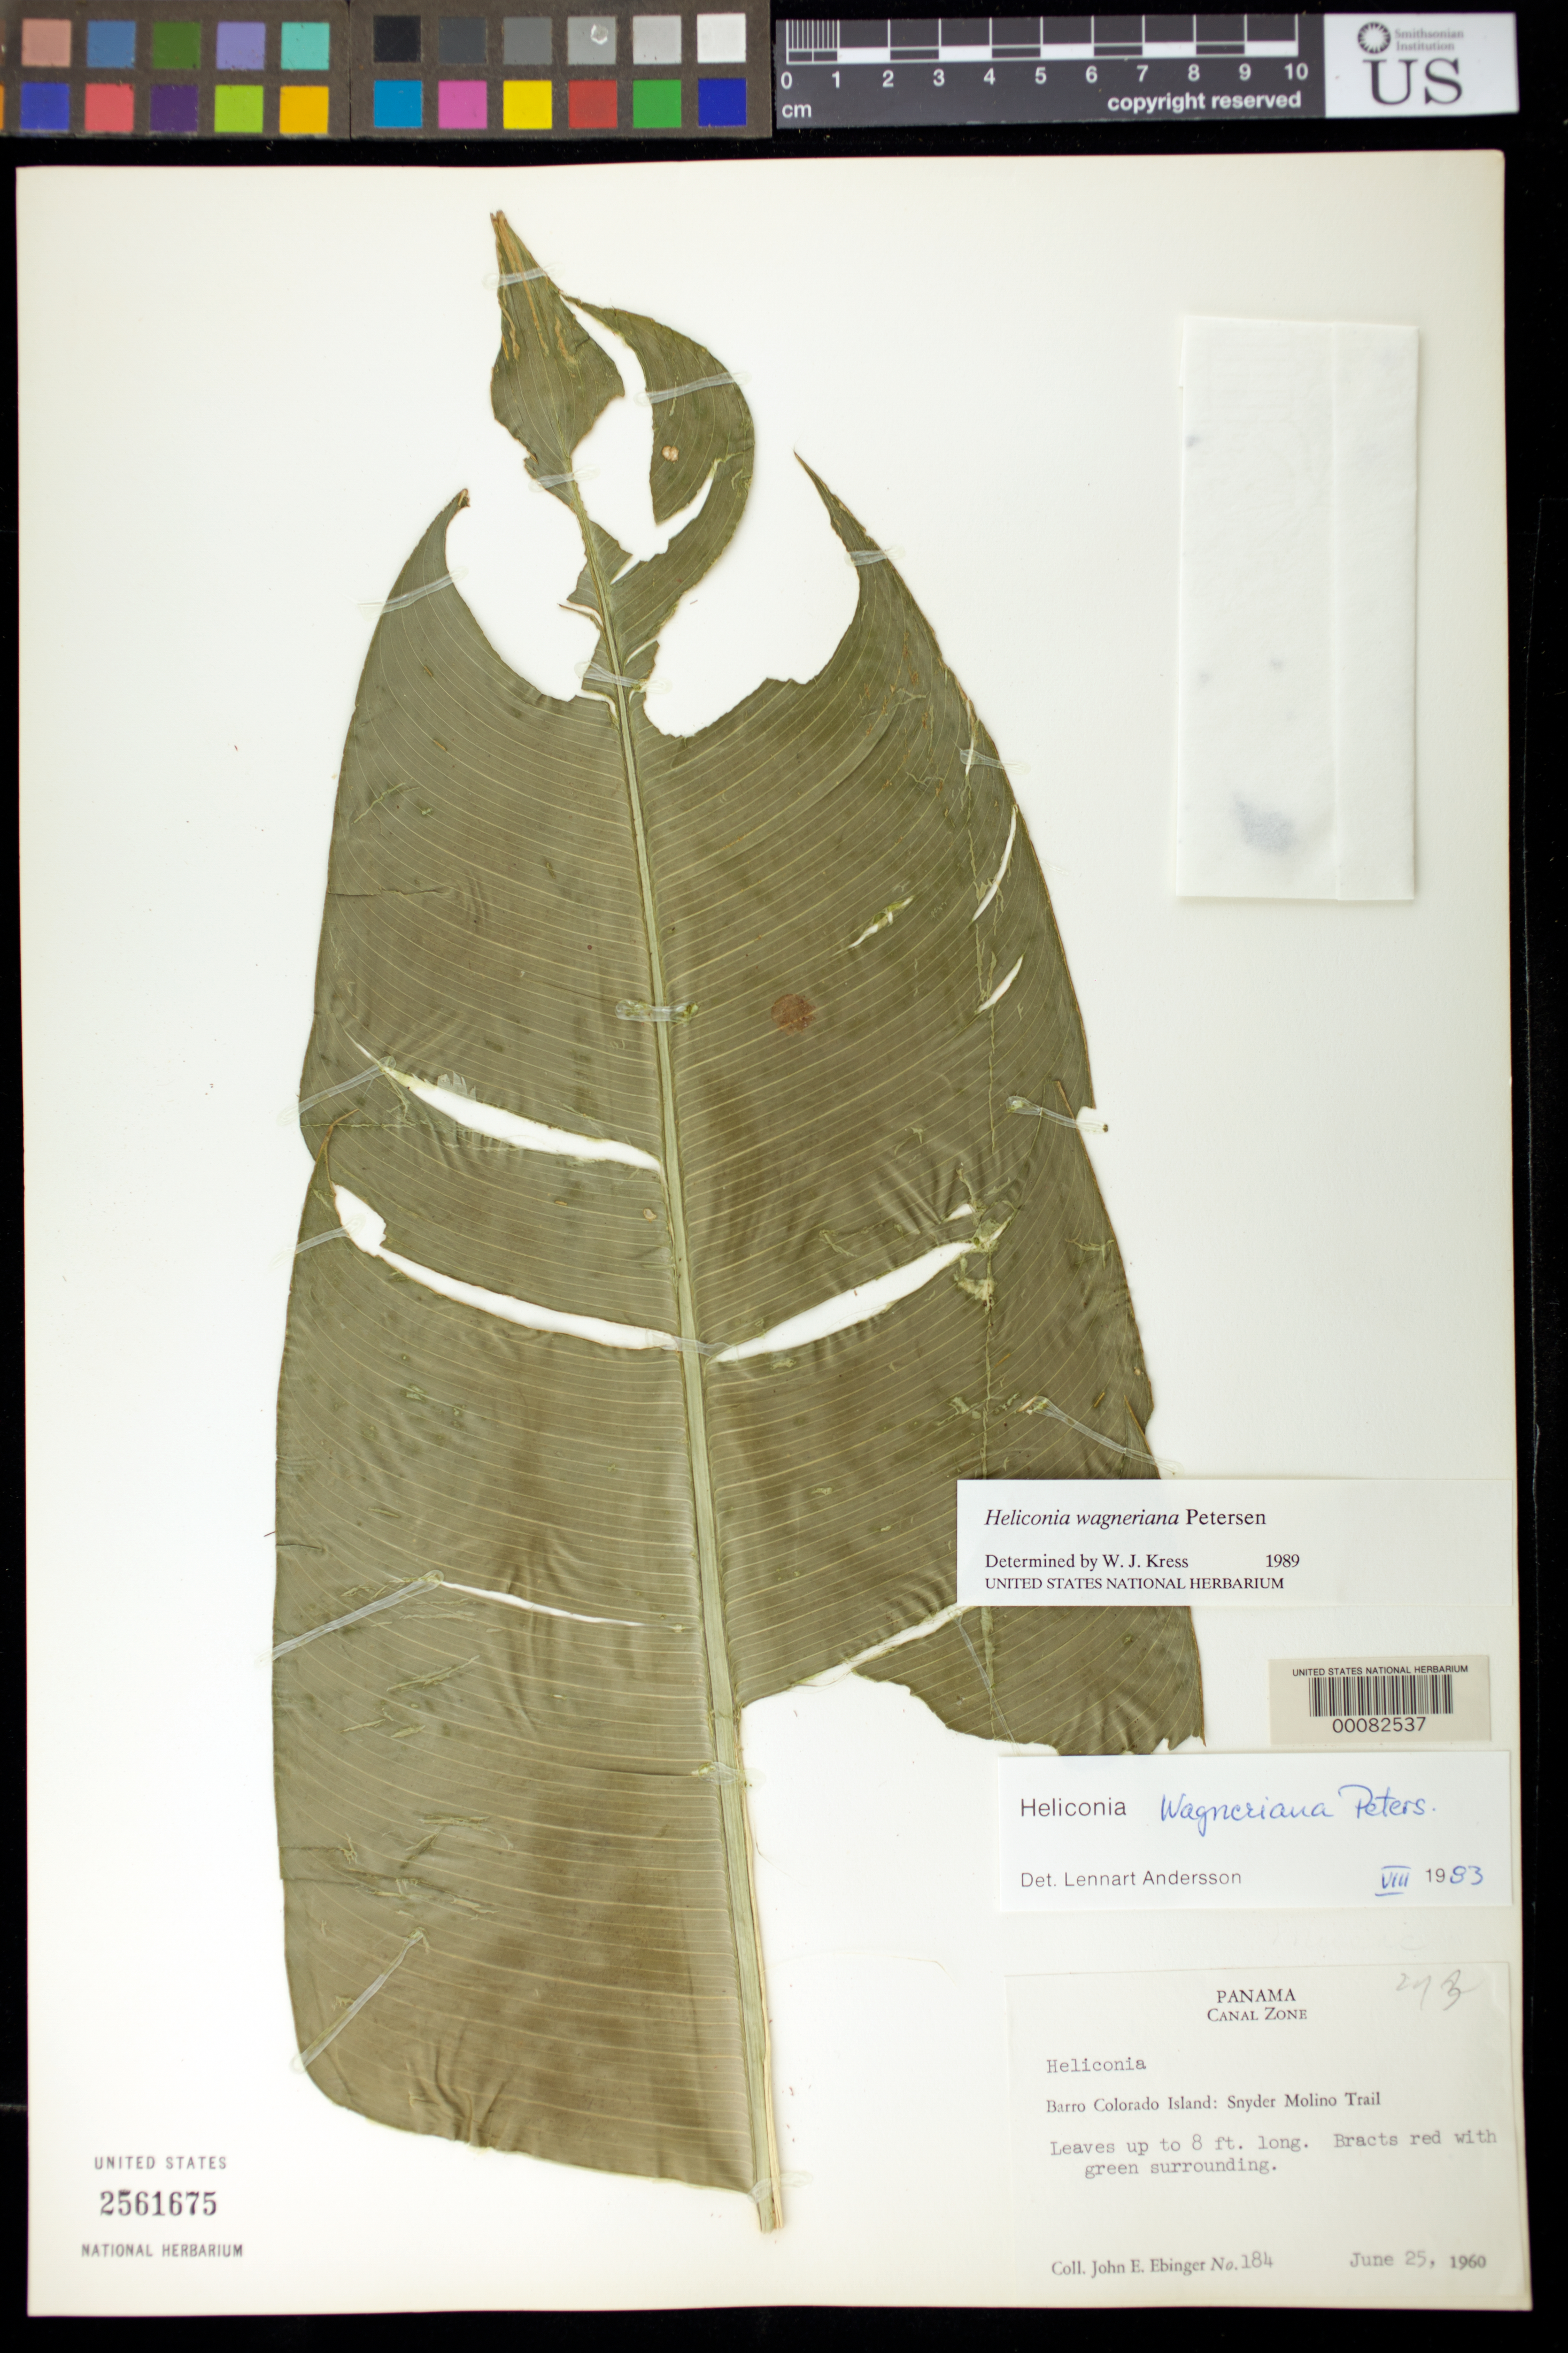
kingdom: Plantae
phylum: Tracheophyta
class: Liliopsida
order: Zingiberales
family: Heliconiaceae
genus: Heliconia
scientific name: Heliconia wagneriana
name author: Petersen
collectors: J. Ebinger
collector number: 184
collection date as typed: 25 Jun 1960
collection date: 1960-06-25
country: Panama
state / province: Panamá Oeste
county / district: Canal Zone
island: Barro Colorado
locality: Snyder Molino Trail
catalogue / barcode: US 2561675